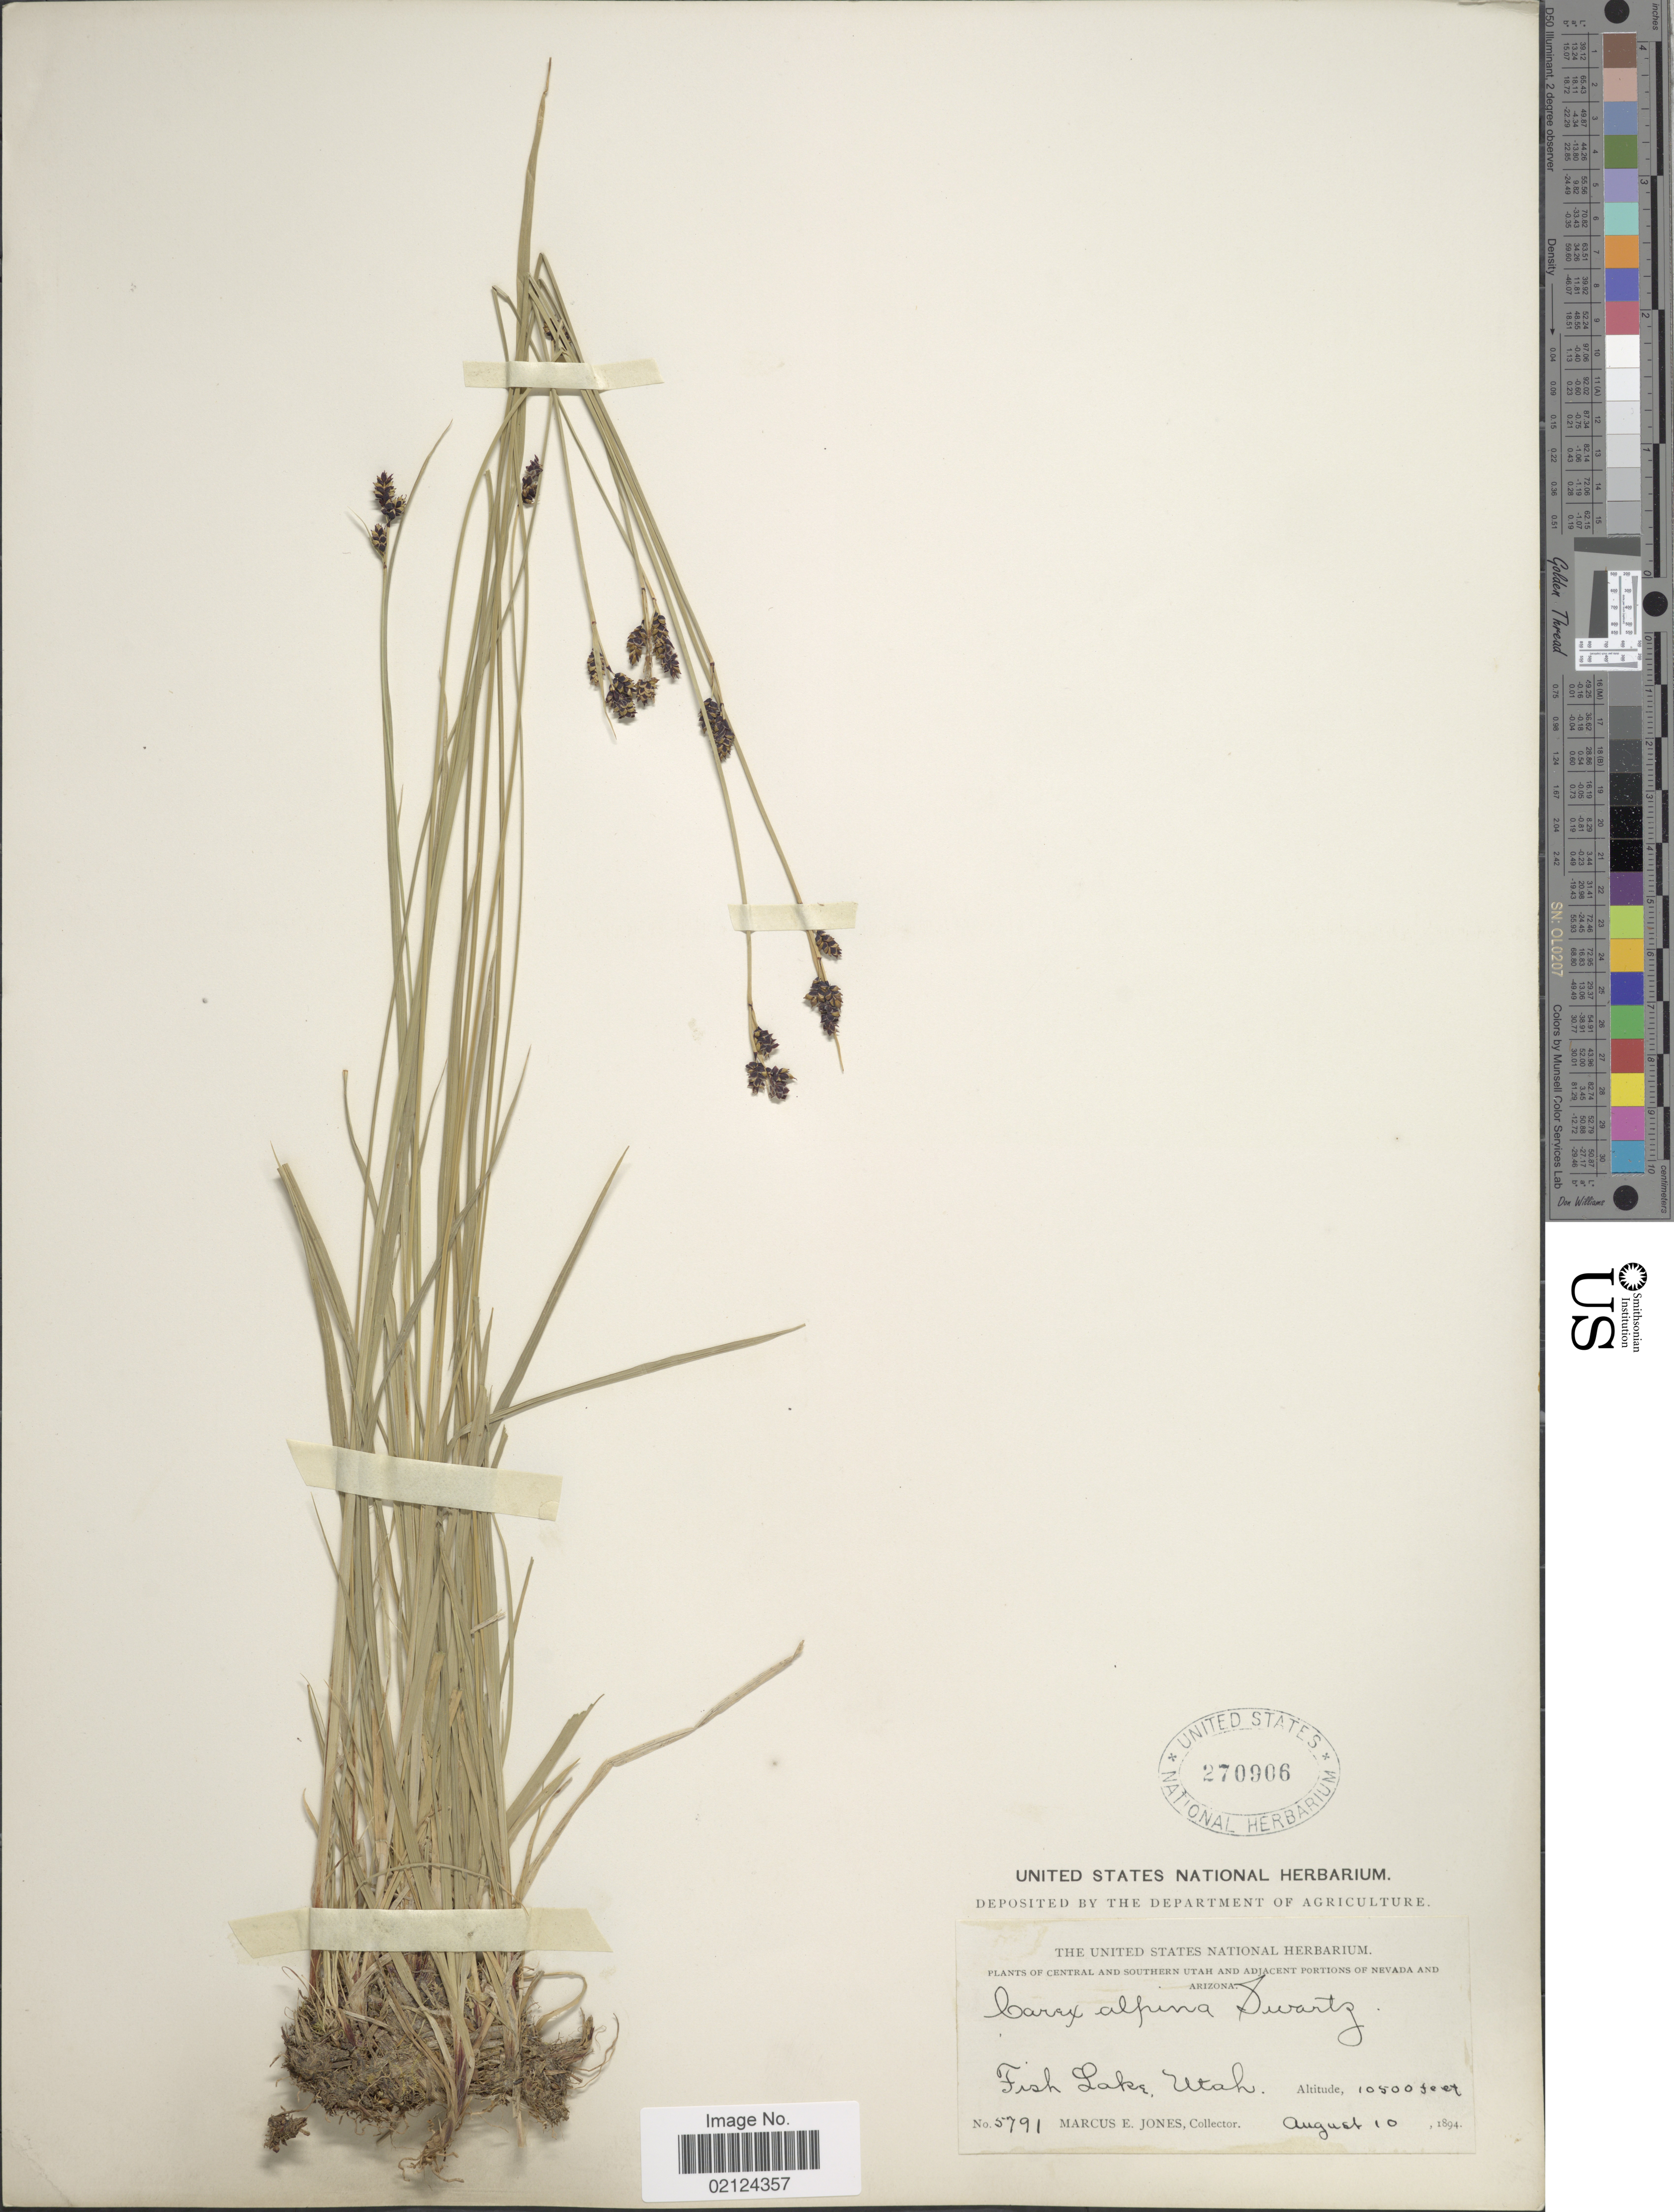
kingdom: Plantae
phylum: Tracheophyta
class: Liliopsida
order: Poales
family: Cyperaceae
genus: Carex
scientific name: Carex media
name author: R. Br.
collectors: M. E. Jones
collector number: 5791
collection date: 1894-08-10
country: United States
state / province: Utah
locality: Fish lake, Central and Southern Utah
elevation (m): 3200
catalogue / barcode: US 270906